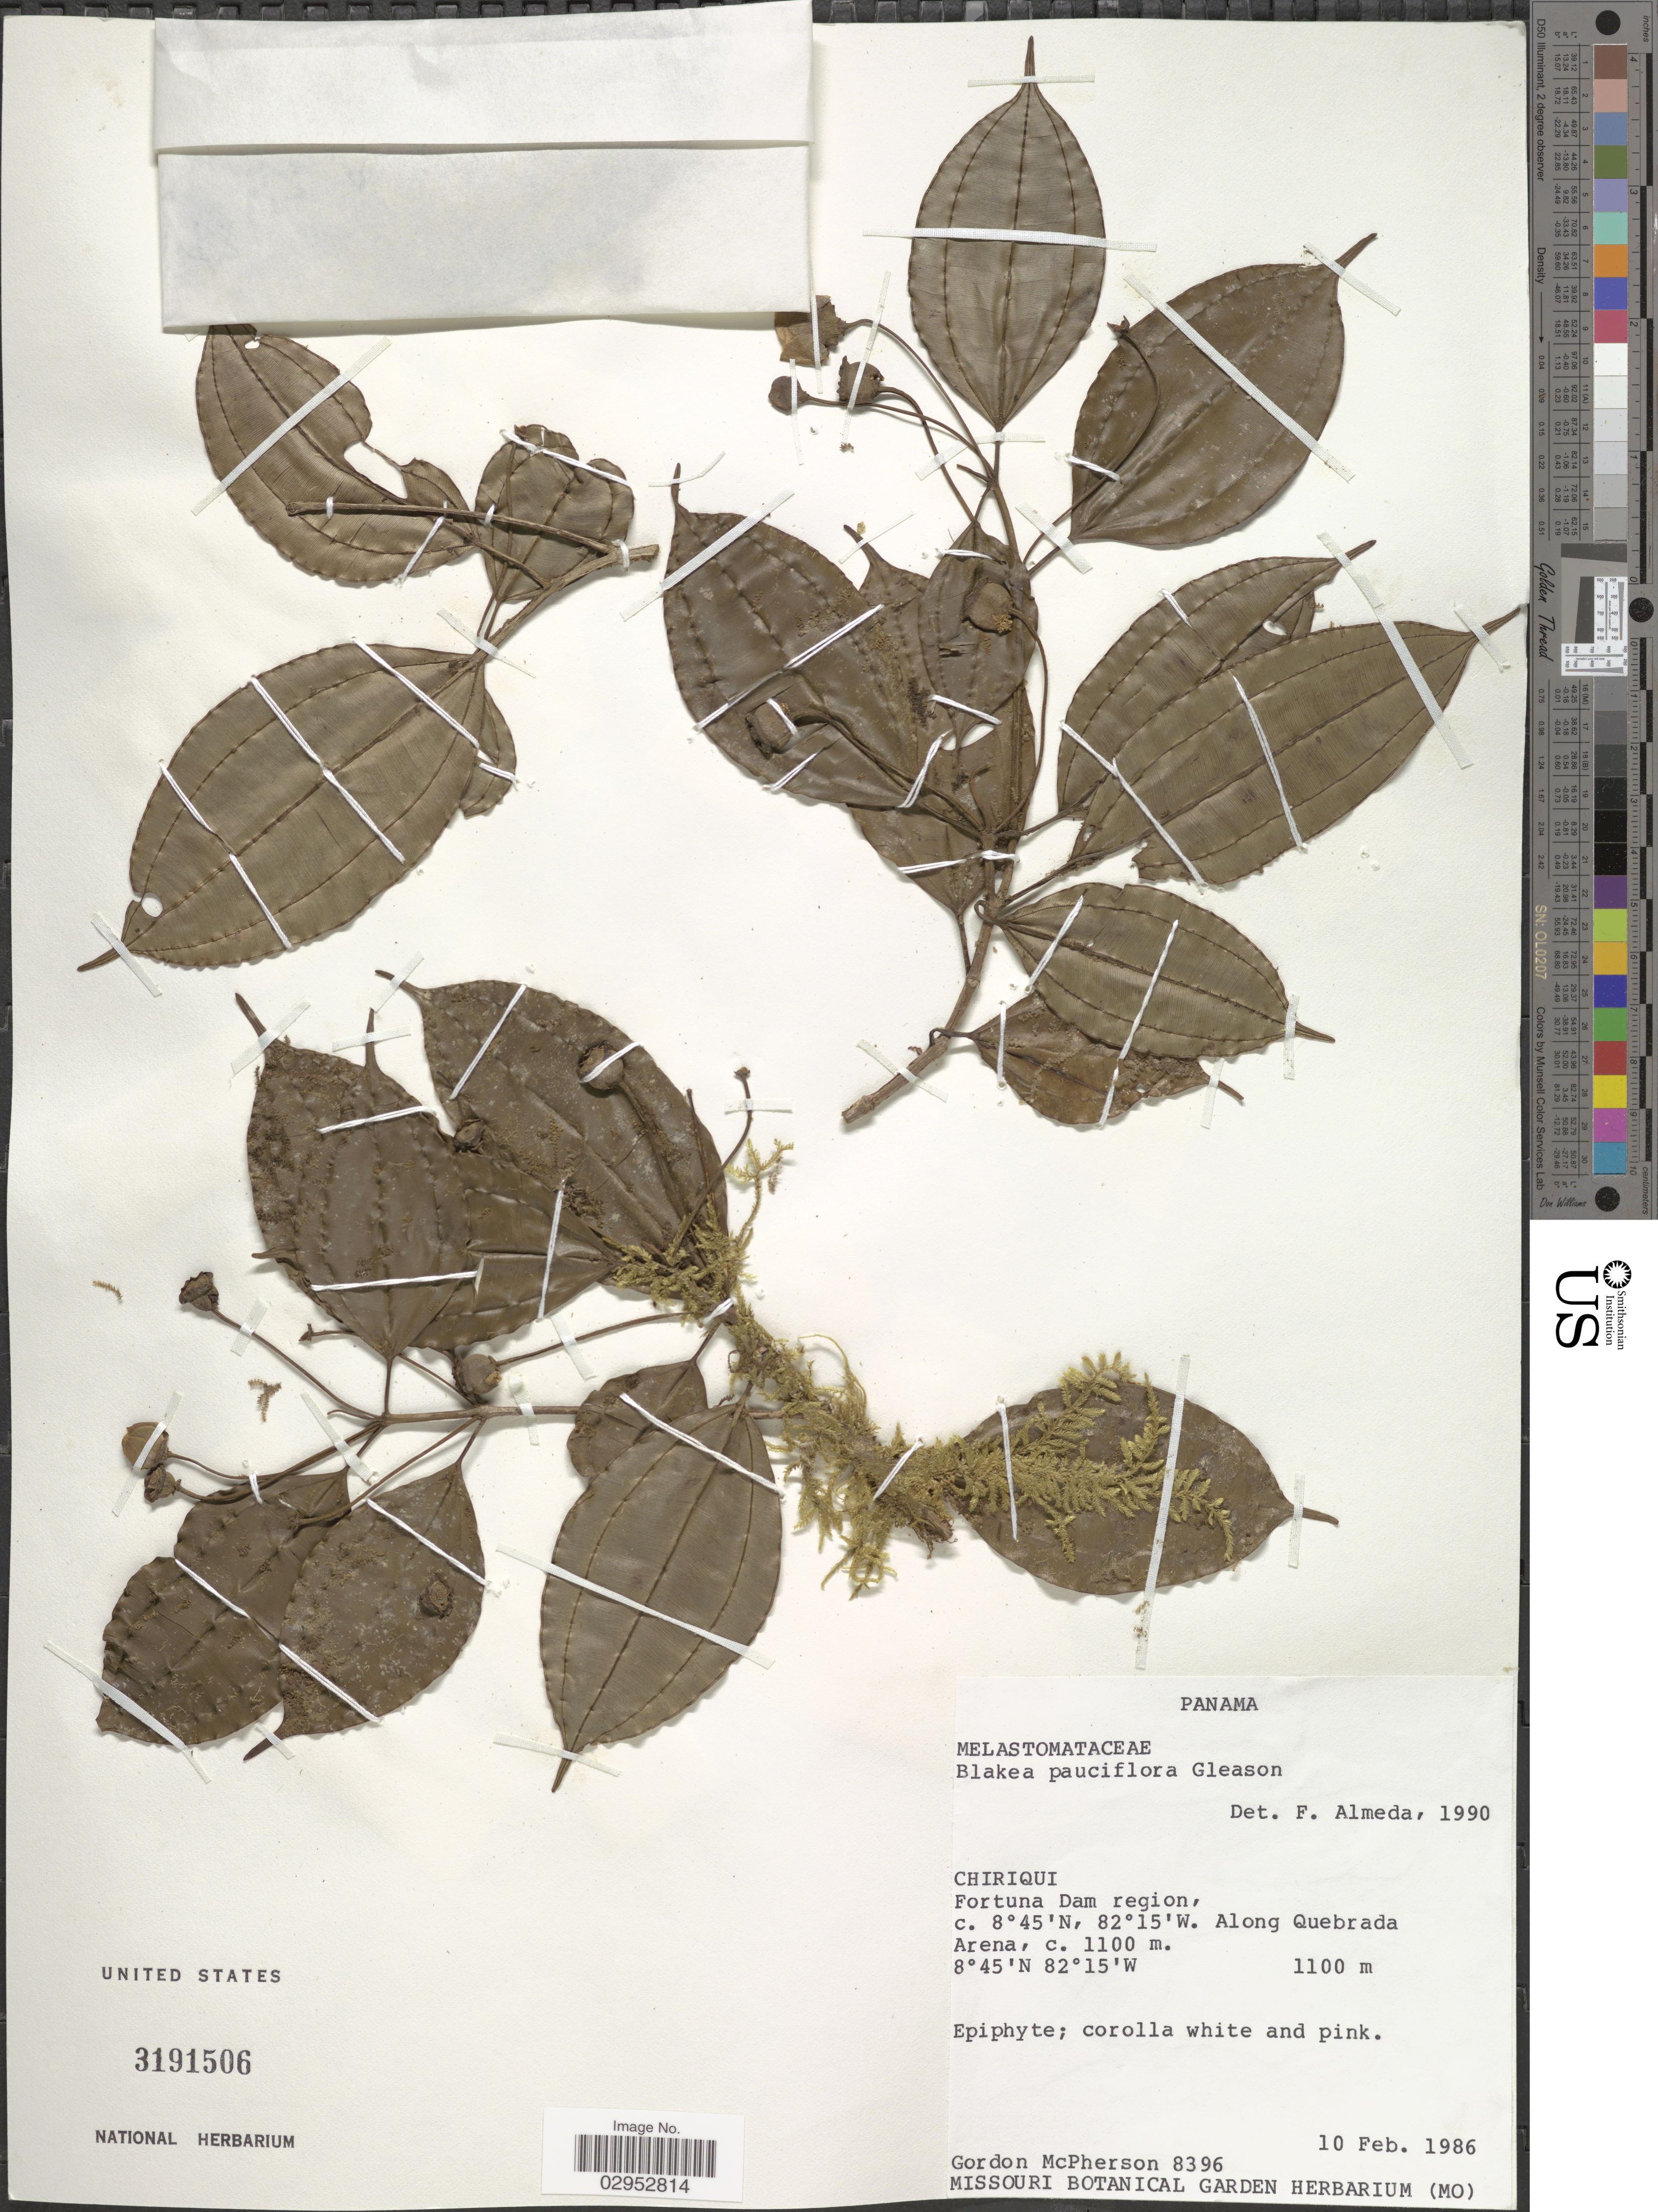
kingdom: Plantae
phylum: Tracheophyta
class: Magnoliopsida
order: Myrtales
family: Melastomataceae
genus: Blakea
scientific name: Blakea pauciflora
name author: Gleason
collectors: G. McPherson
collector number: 8396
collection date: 1986-02-10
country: Panama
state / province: Chiriqui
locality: Chiriqui. Fortuna Dam region. Along Quebrada Arena.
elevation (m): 1100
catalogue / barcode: US 3191506